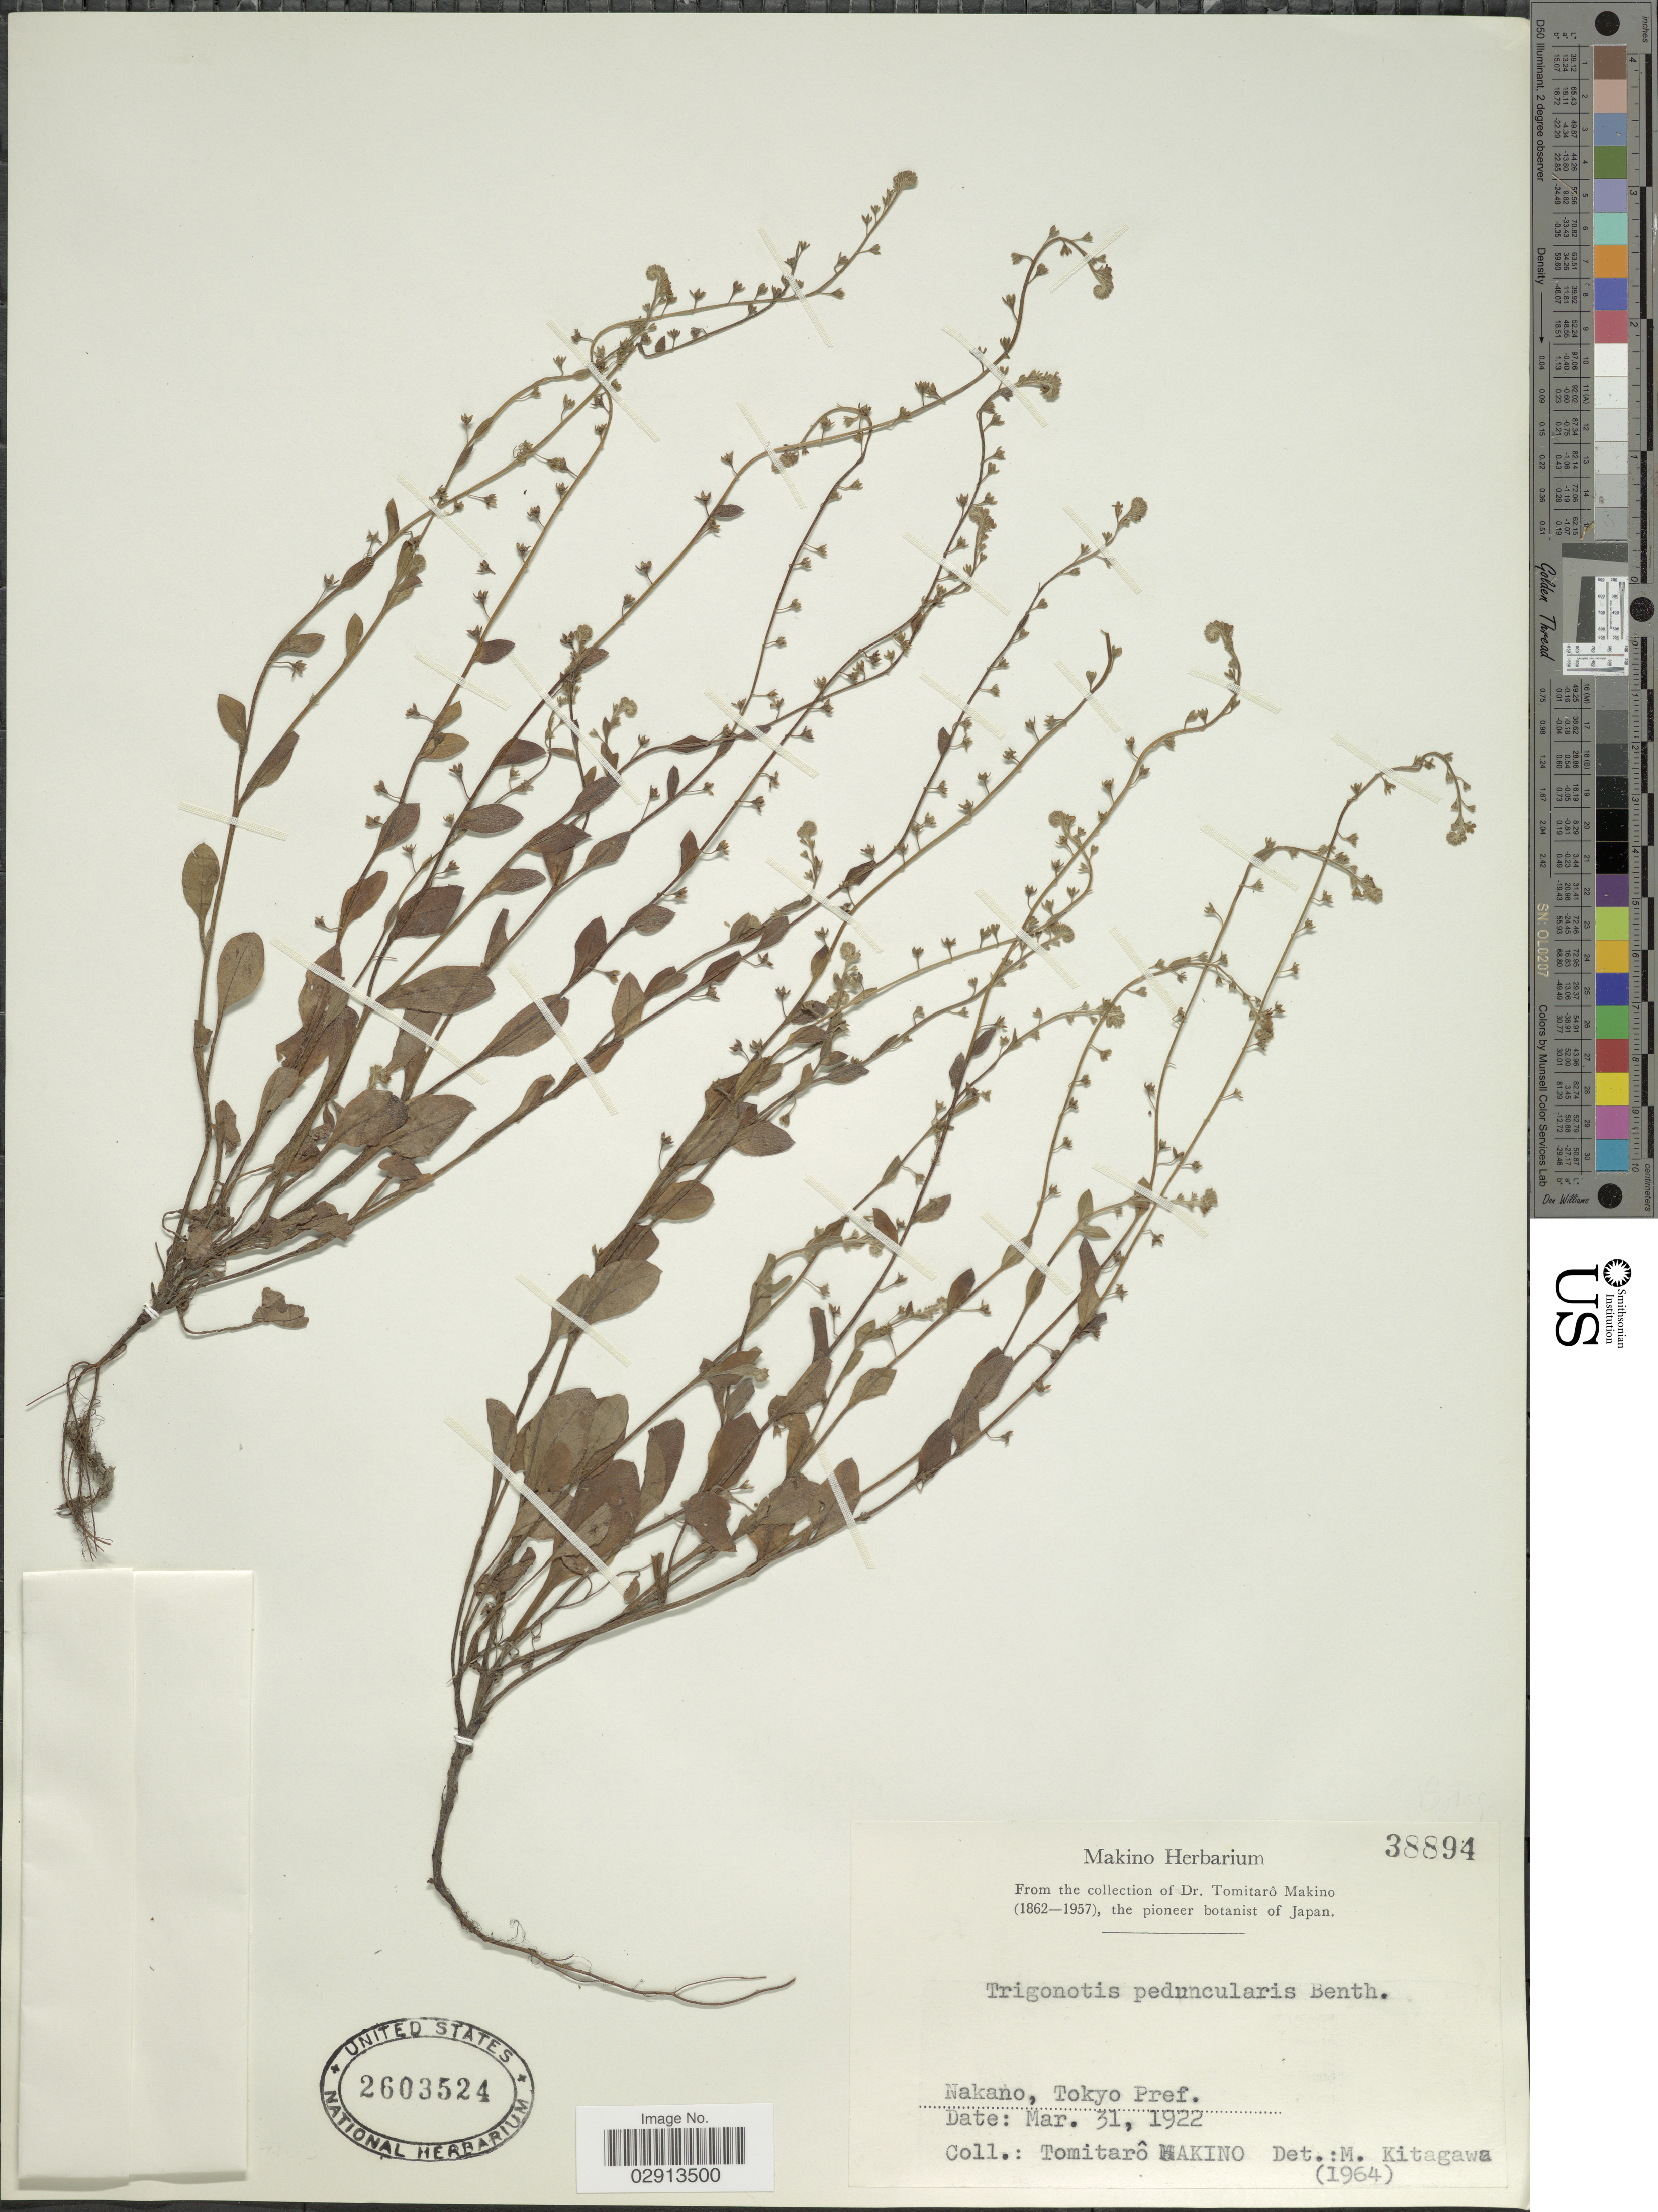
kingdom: Plantae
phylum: Tracheophyta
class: Magnoliopsida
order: Boraginales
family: Boraginaceae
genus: Trigonotis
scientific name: Trigonotis peduncularis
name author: (Trevis.) Benth. ex Baker et al.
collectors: T. Makino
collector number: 38894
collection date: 1922-03-31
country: Japan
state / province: Tokyo, Federal City of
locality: Nakano, Tokyo Pref.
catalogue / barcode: US 2603524